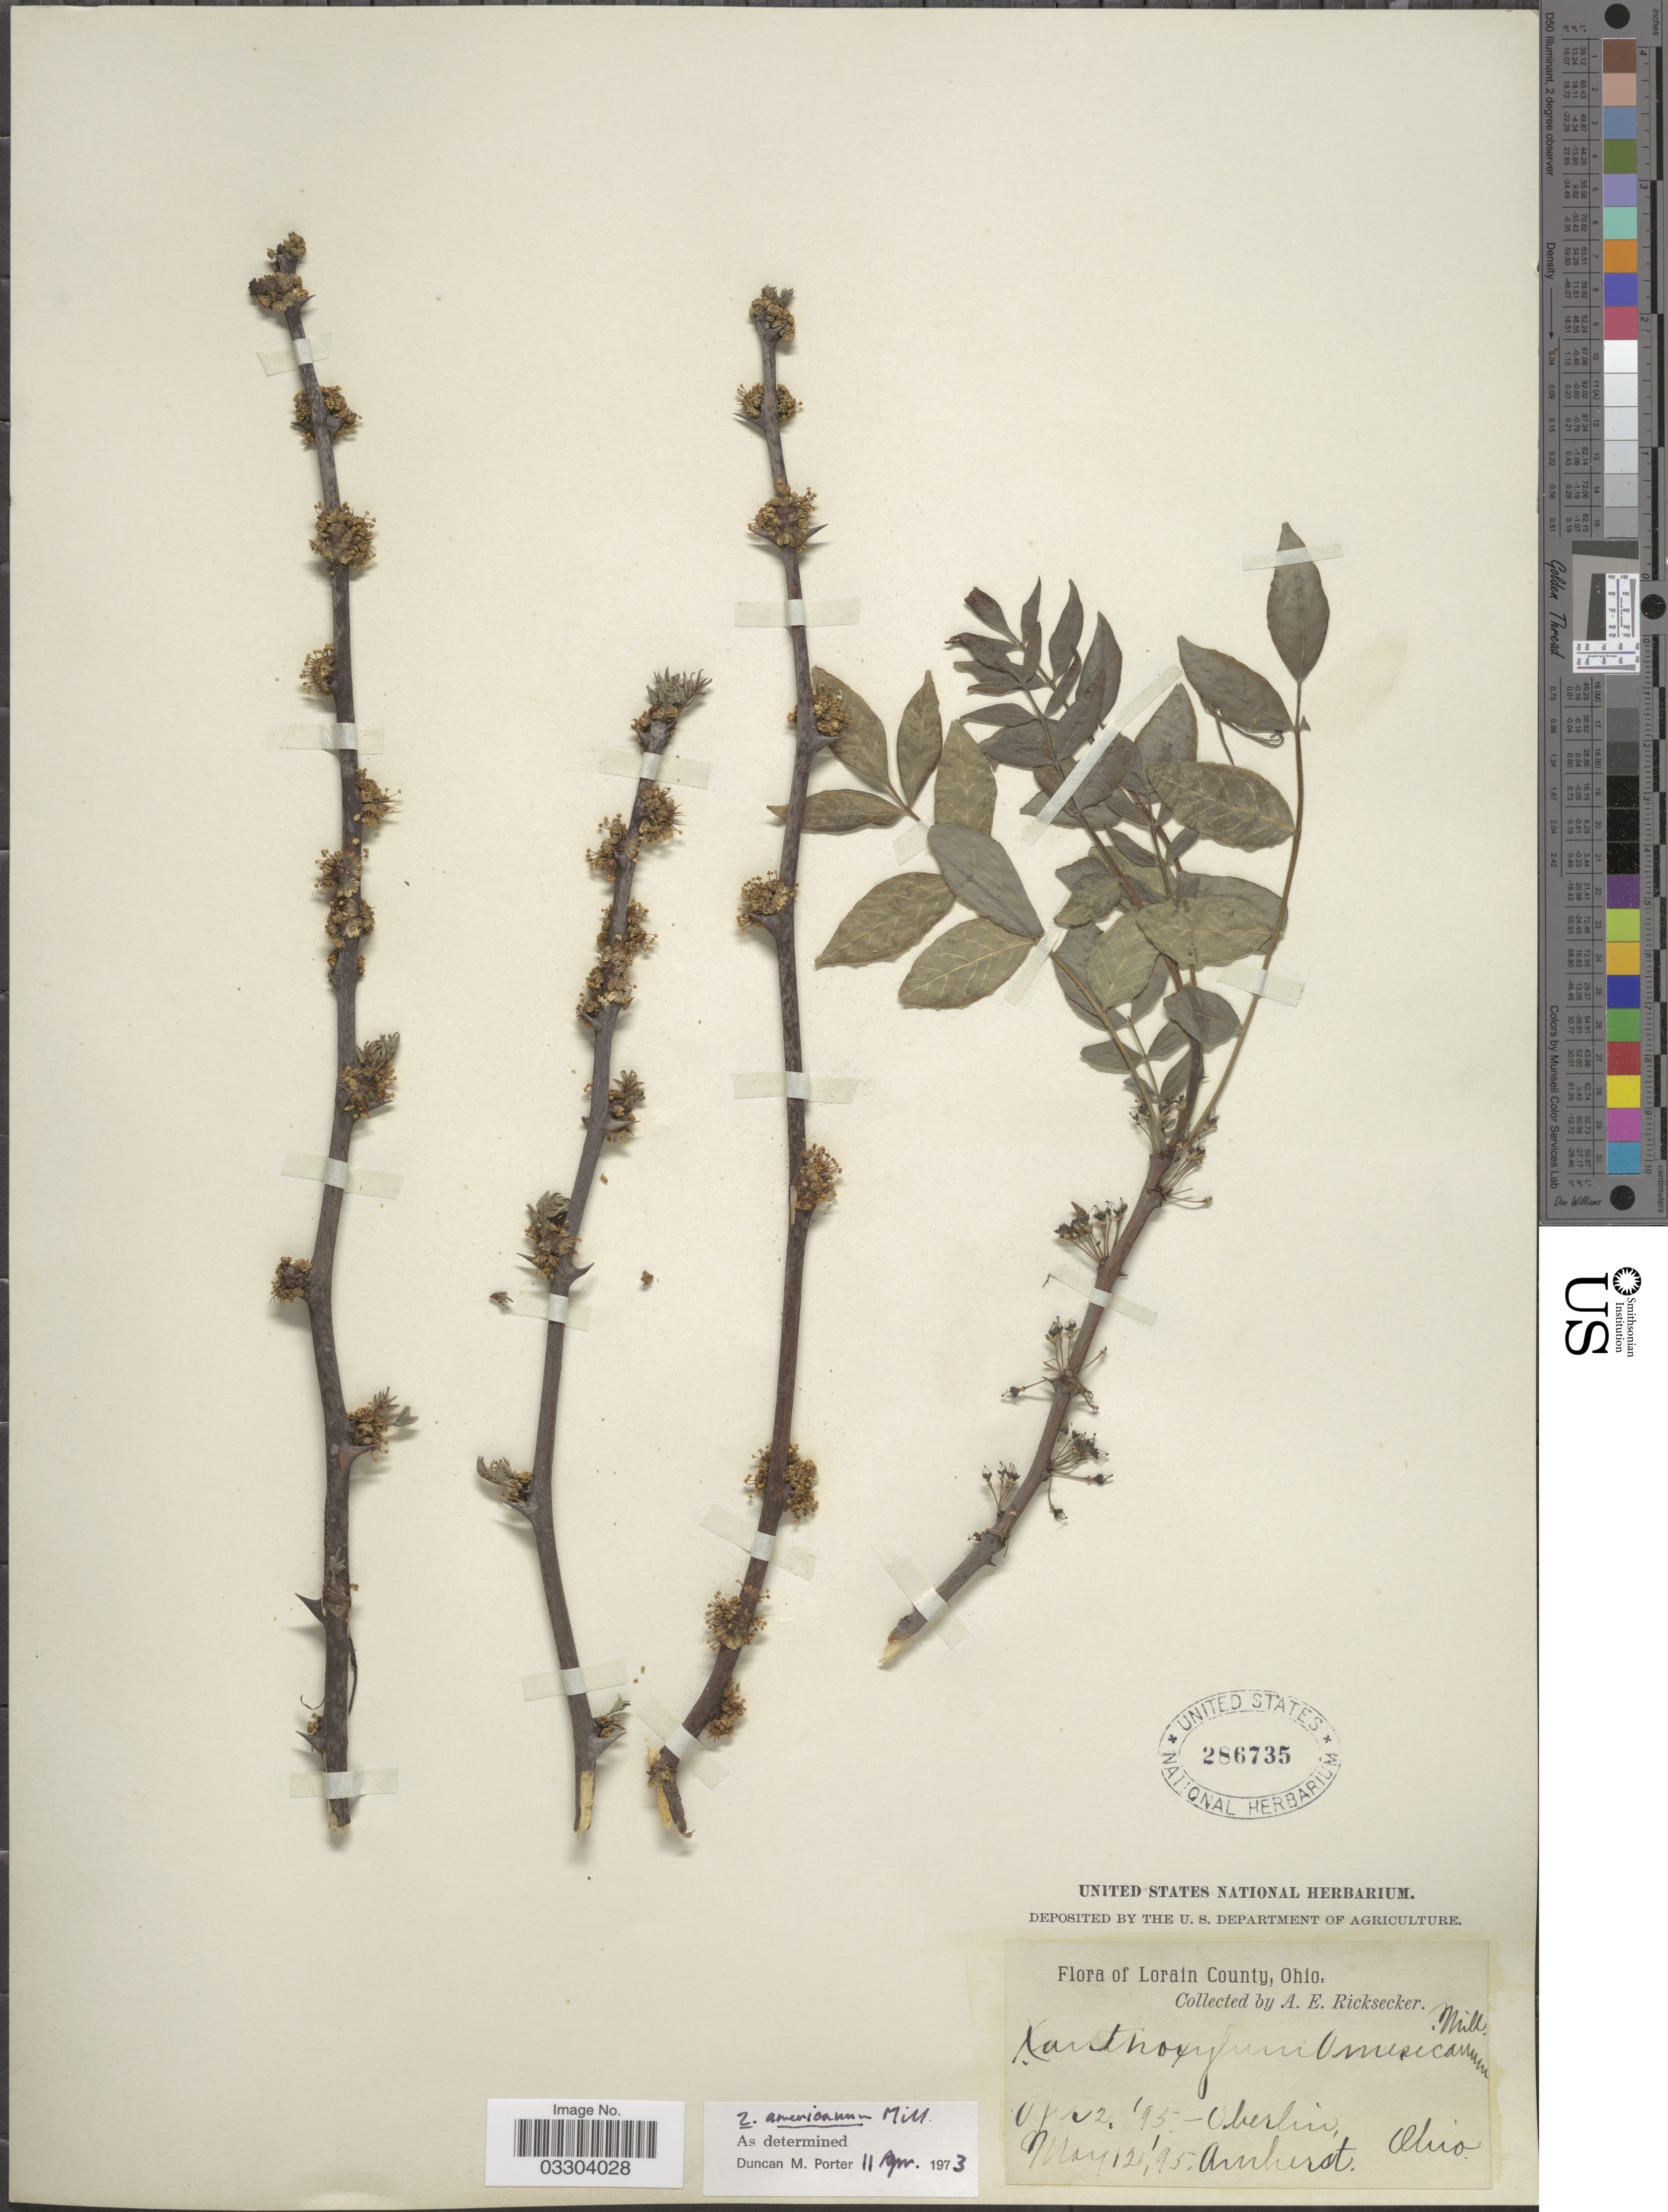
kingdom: Plantae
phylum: Tracheophyta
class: Magnoliopsida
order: Sapindales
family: Rutaceae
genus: Zanthoxylum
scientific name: Zanthoxylum americanum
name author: Mill.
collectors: A. E. Ricksecker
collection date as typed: Transcribed d/m/y: 2/4/95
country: United States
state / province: Ohio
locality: Lorain County. Oberlin, Amherst.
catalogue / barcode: US 286735